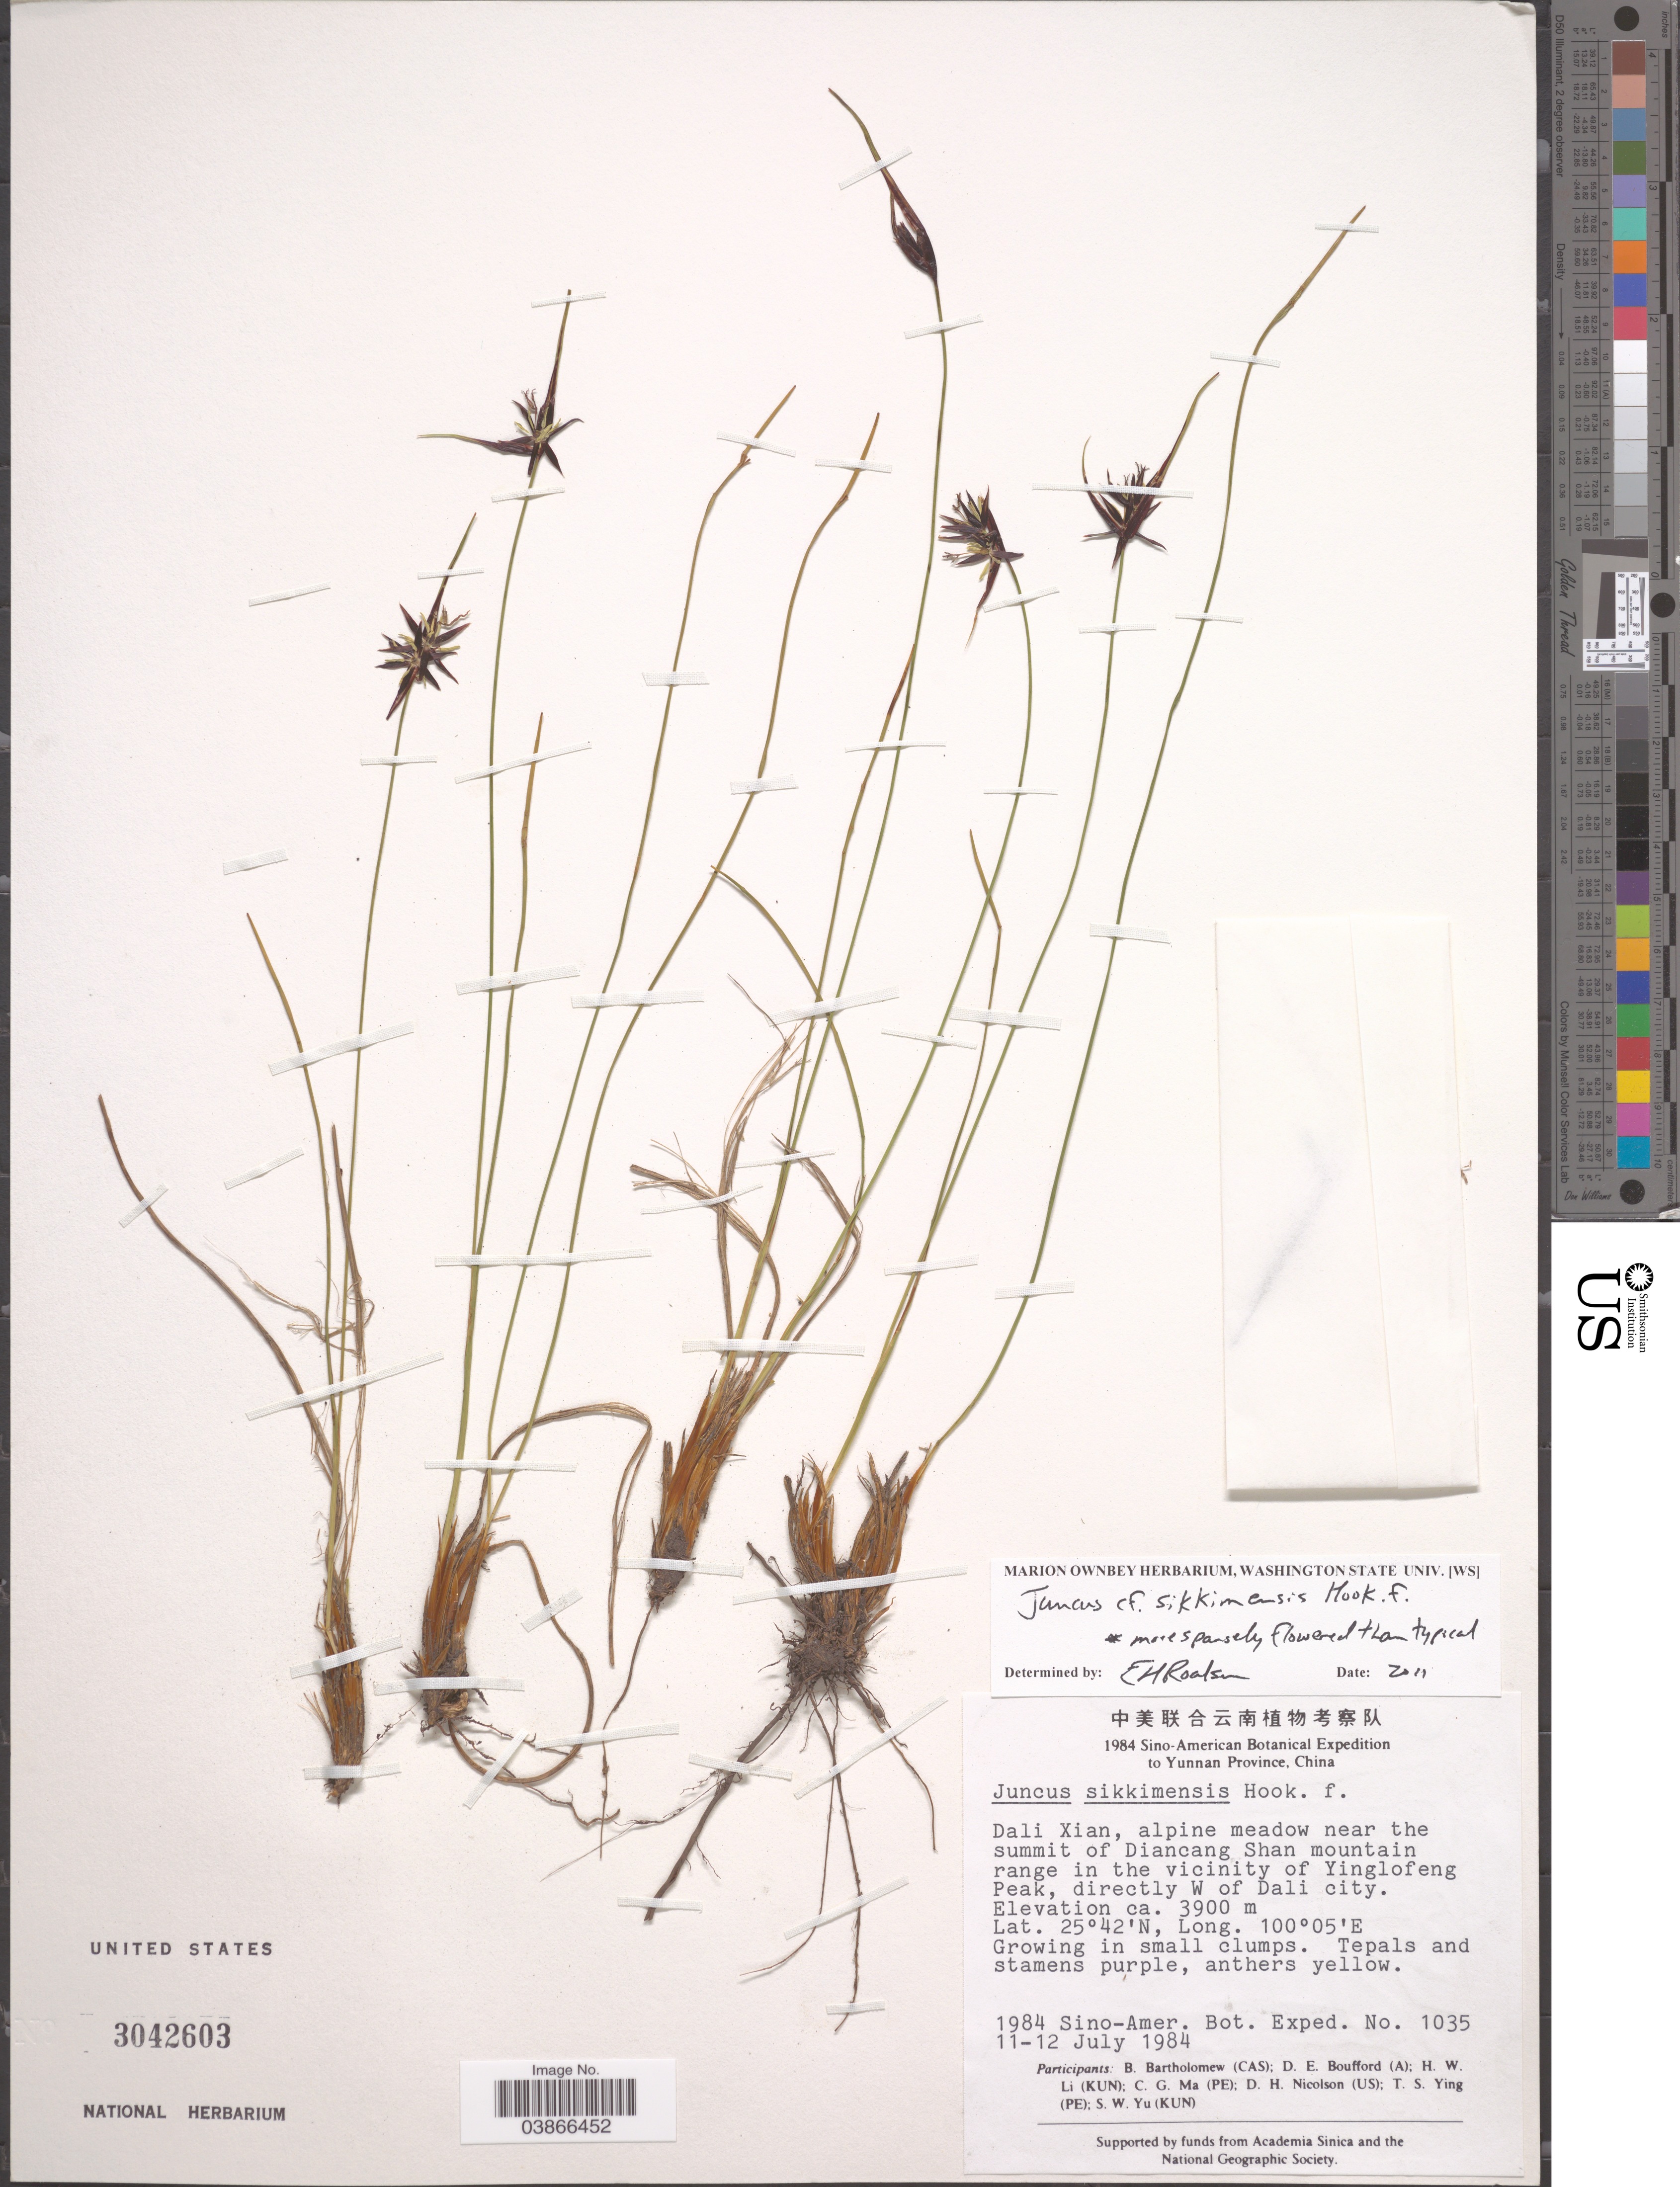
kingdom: Plantae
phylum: Tracheophyta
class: Liliopsida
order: Poales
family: Juncaceae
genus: Juncus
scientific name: Juncus sikkimensis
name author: Hook. f.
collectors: Sino-Amer. Bot. Exped. 1984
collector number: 1035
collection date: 1984-07-11/1984-07-12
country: China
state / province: Yunnan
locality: Dali Xian, alpine meadow near the summit of Diancang Shan mountain range in the vicinity of Yinglofeng Peak, directly W of Dali city.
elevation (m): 3900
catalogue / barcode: US 3042603